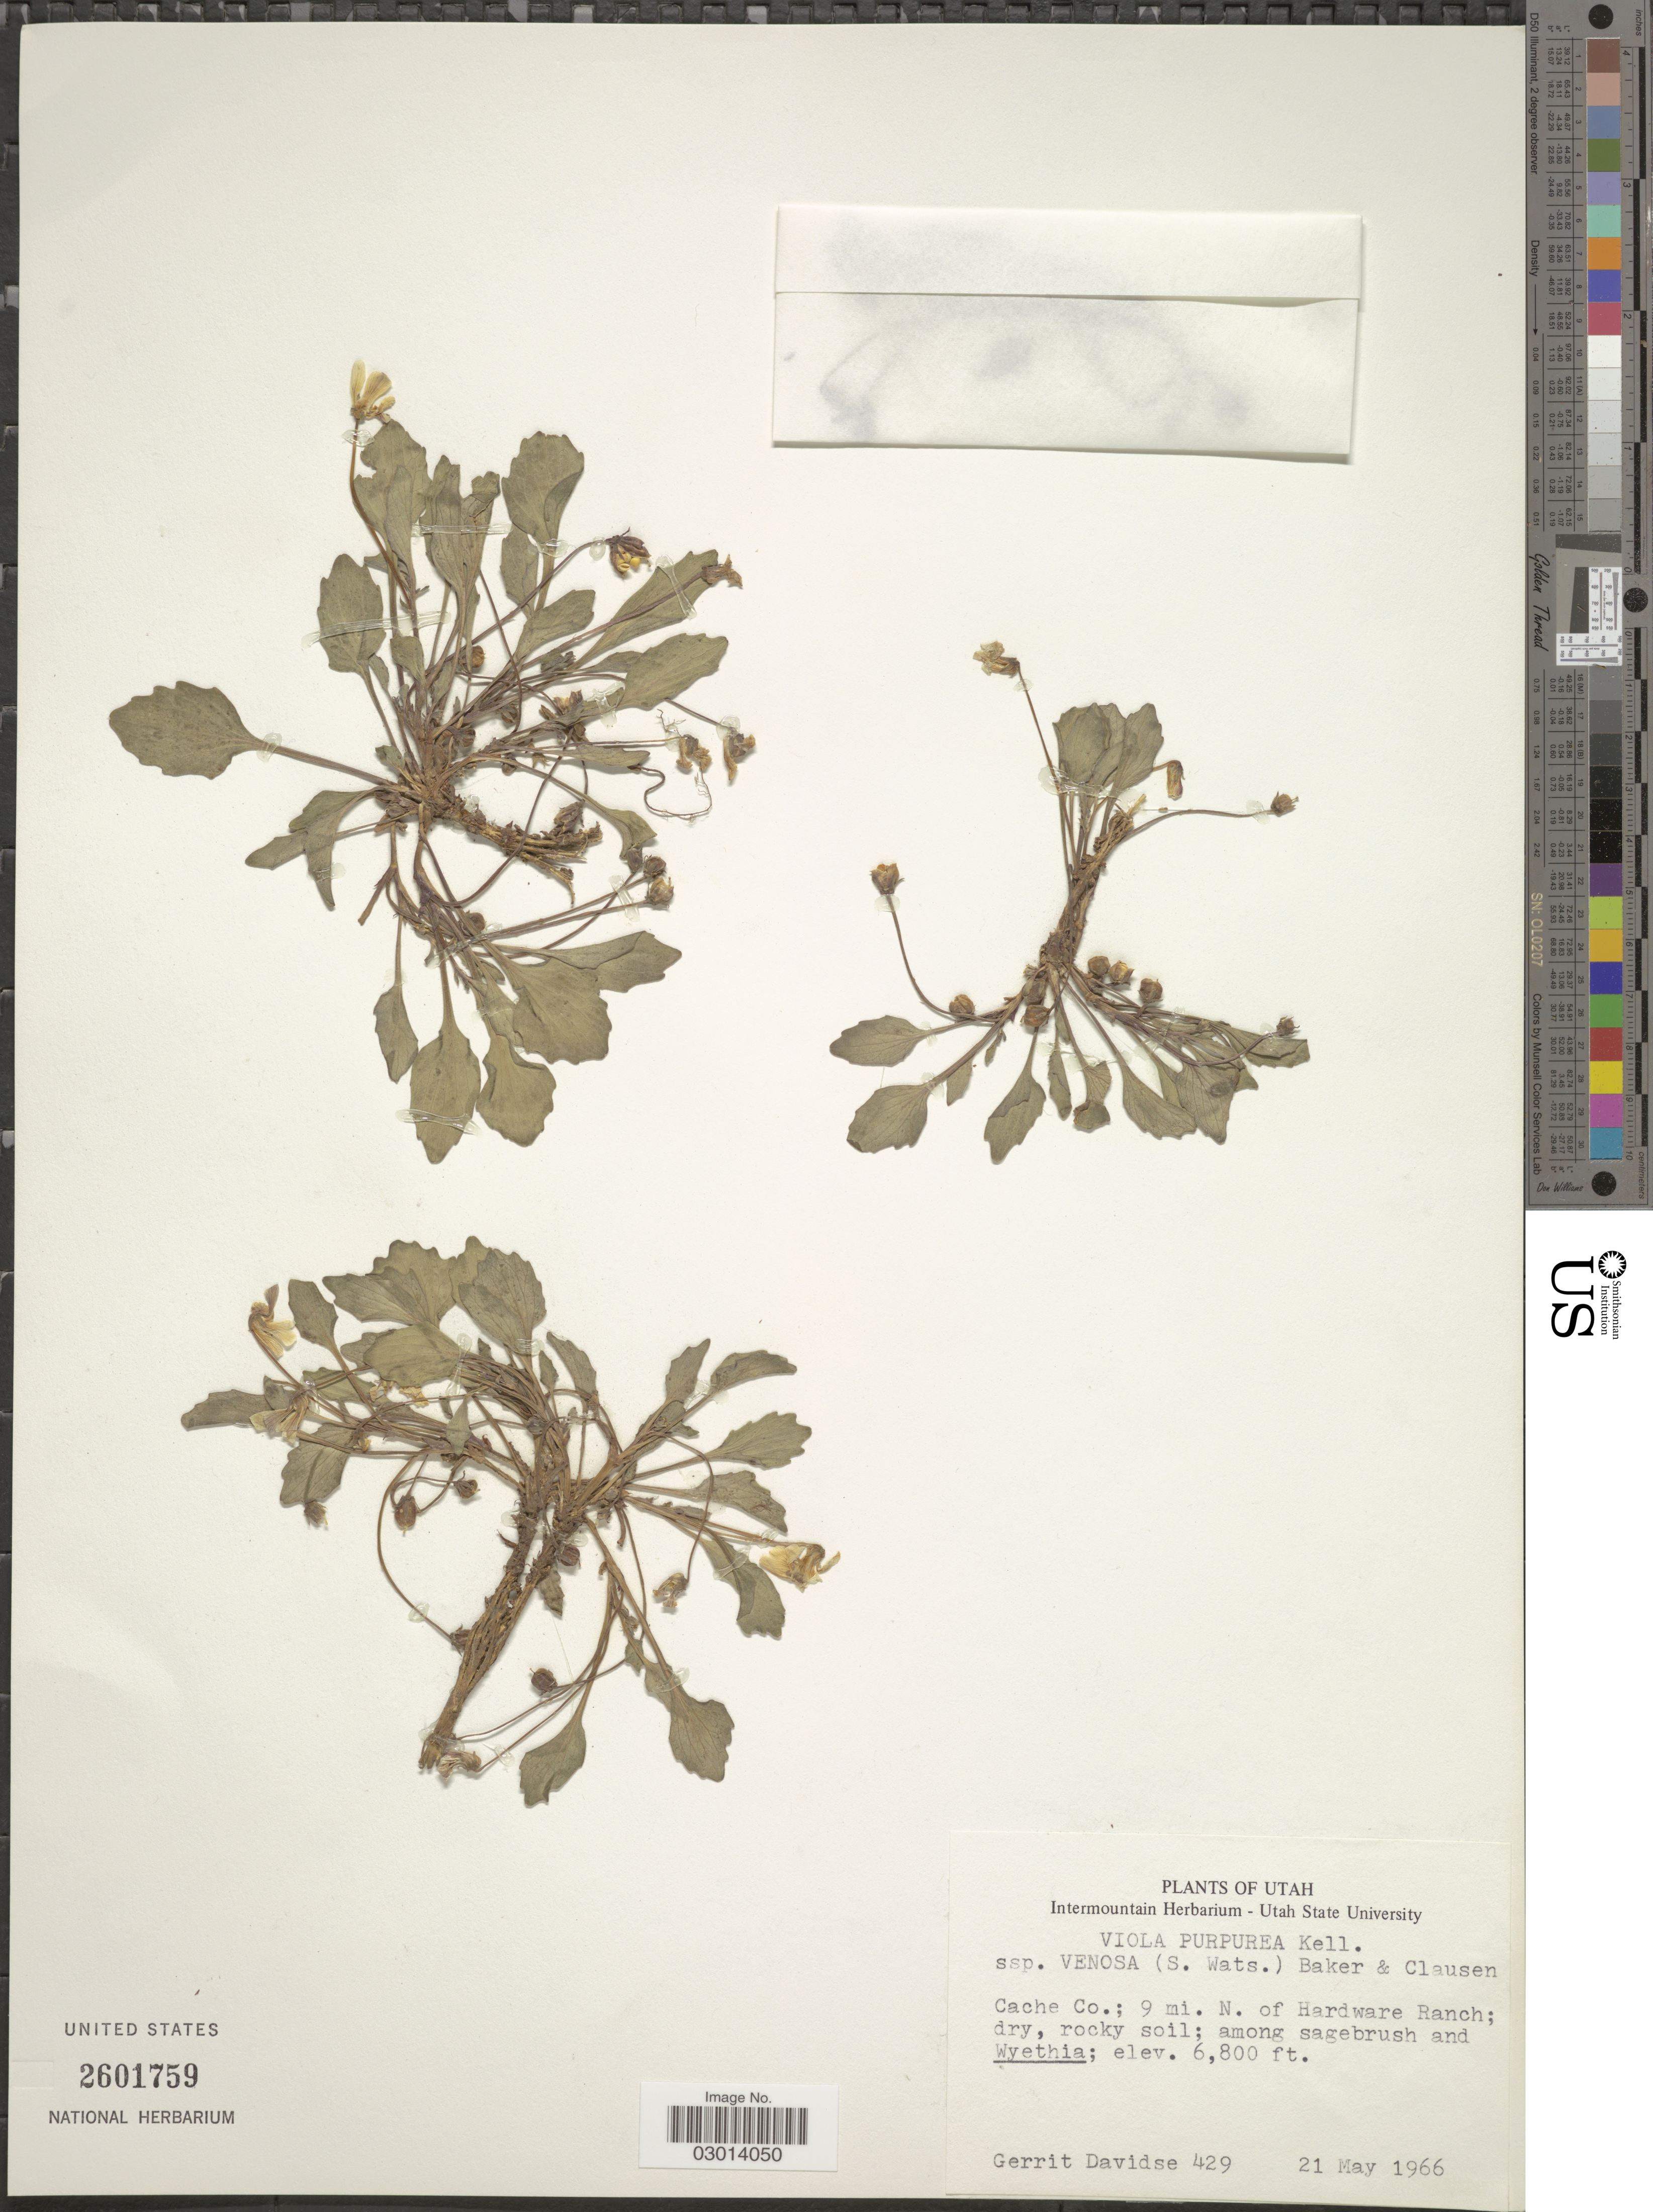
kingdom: Plantae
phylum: Tracheophyta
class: Magnoliopsida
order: Malpighiales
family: Violaceae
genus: Viola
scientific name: Viola purpurea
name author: Kellogg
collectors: G. Davidse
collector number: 429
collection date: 1966-05-21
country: United States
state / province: Utah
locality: Cache Co.; 9 mi. N. of Hardware Ranch.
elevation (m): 2073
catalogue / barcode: US 2601759